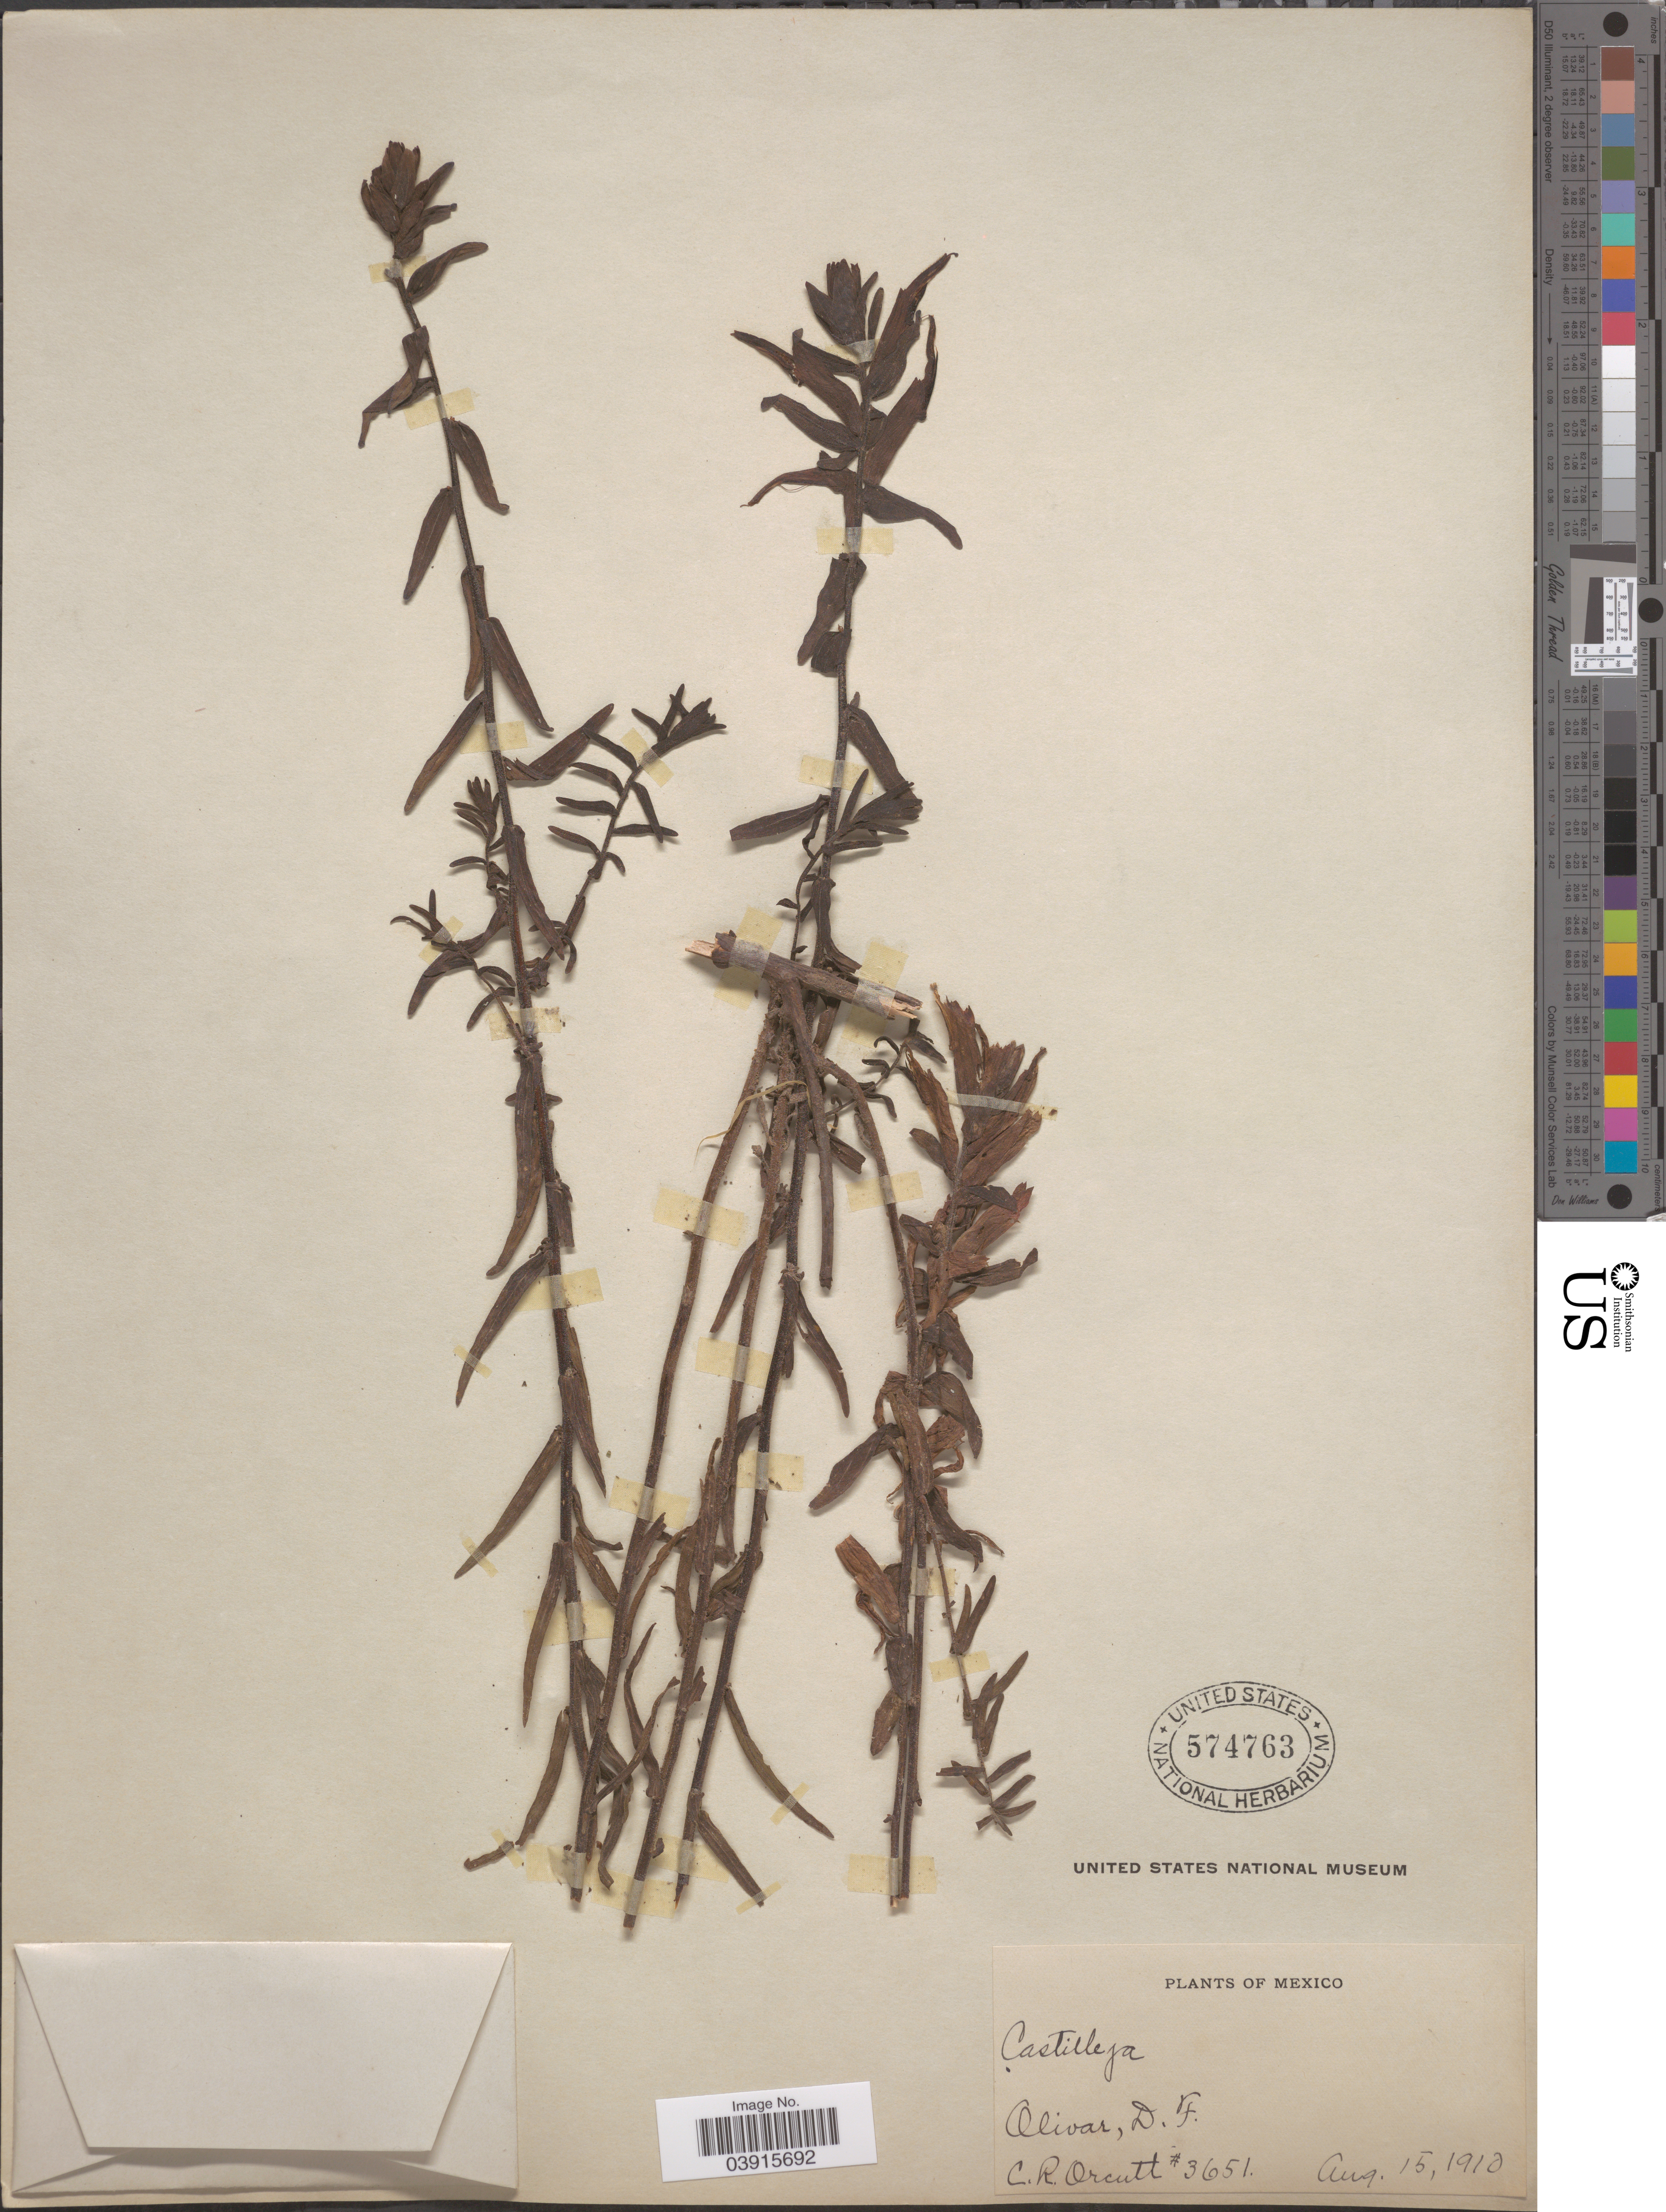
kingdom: Plantae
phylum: Tracheophyta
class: Magnoliopsida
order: Lamiales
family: Orobanchaceae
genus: Castilleja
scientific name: Castilleja tenuiflora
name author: Benth.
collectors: C. R. Orcutt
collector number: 3651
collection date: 1910-08-15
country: Mexico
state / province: Distrito Federal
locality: Olivar.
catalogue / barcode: US 574763